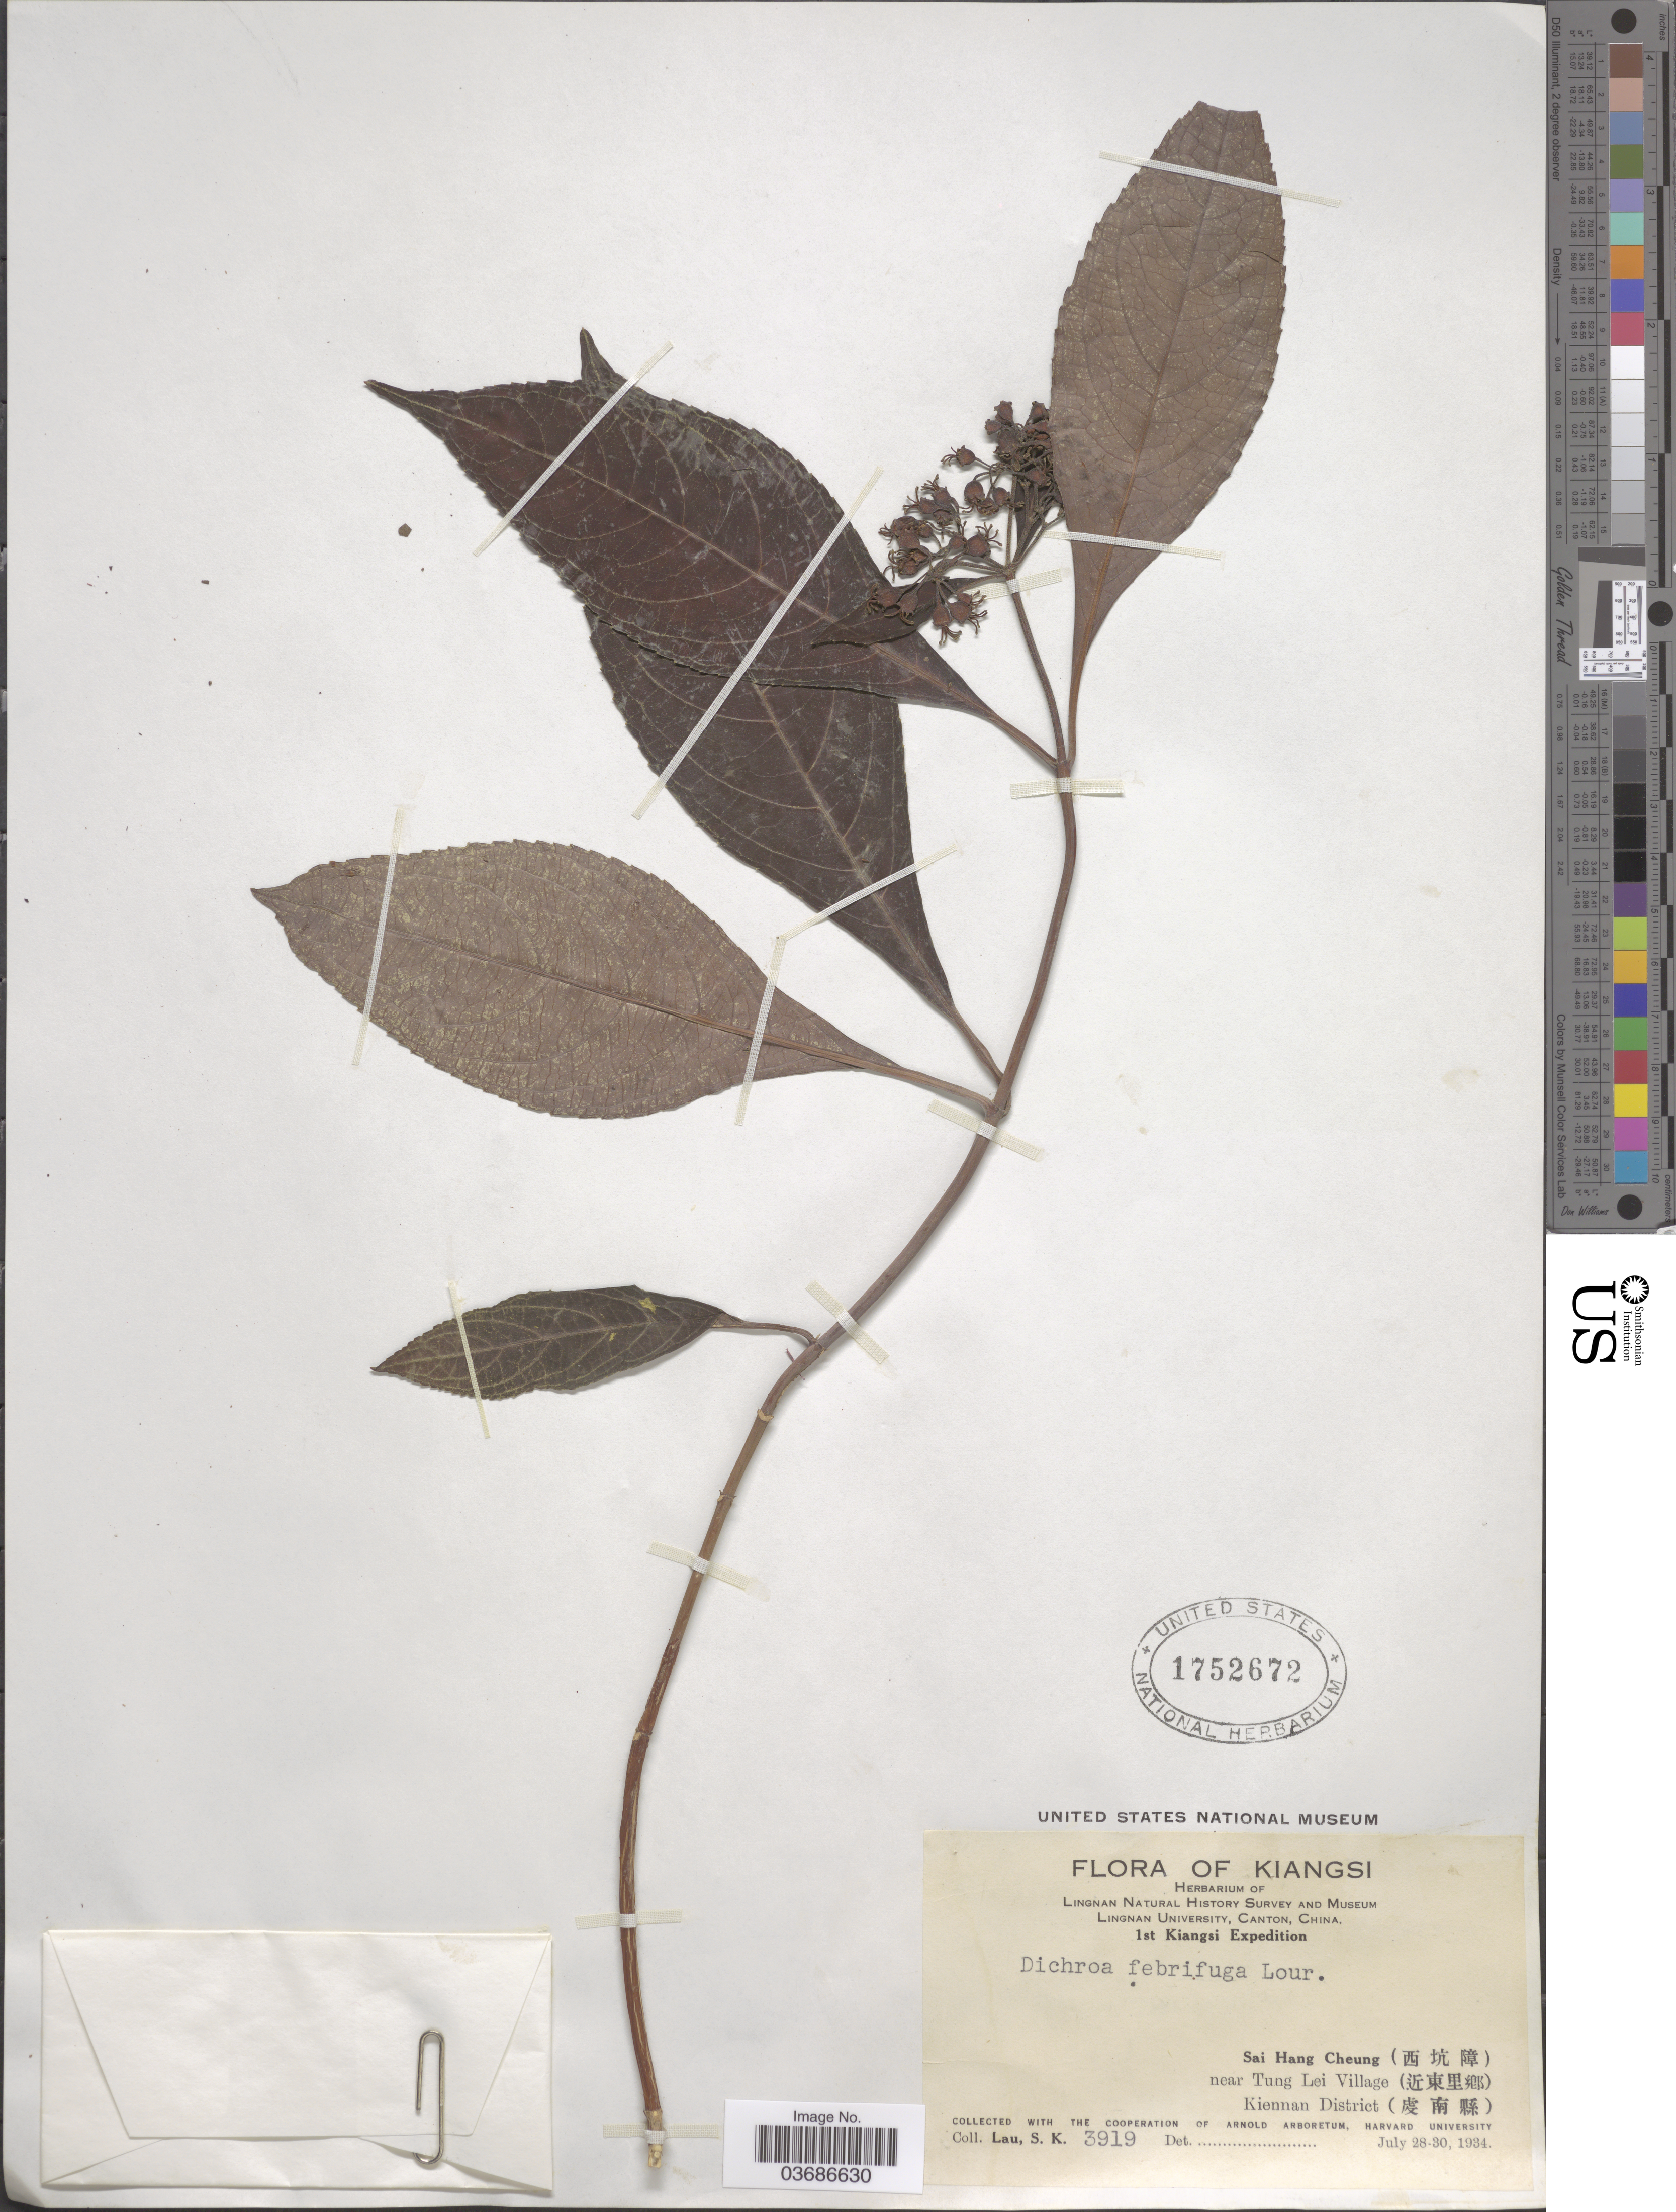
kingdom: Plantae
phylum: Tracheophyta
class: Magnoliopsida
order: Cornales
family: Hydrangeaceae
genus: Hydrangea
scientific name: Hydrangea febrifuga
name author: (Lour.) Y. De Smet & C. Granados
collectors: S. K. Lau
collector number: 3919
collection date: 1934-07-28/1934-07-30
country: China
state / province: Jiangxi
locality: Kiangsi. Lingnan Natural History Survey and Museum. 1st Kiangsi Expedition. Sai Hang Cheung (X) near Tung Lei Village (X). Kiennan District.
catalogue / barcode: US 1752672